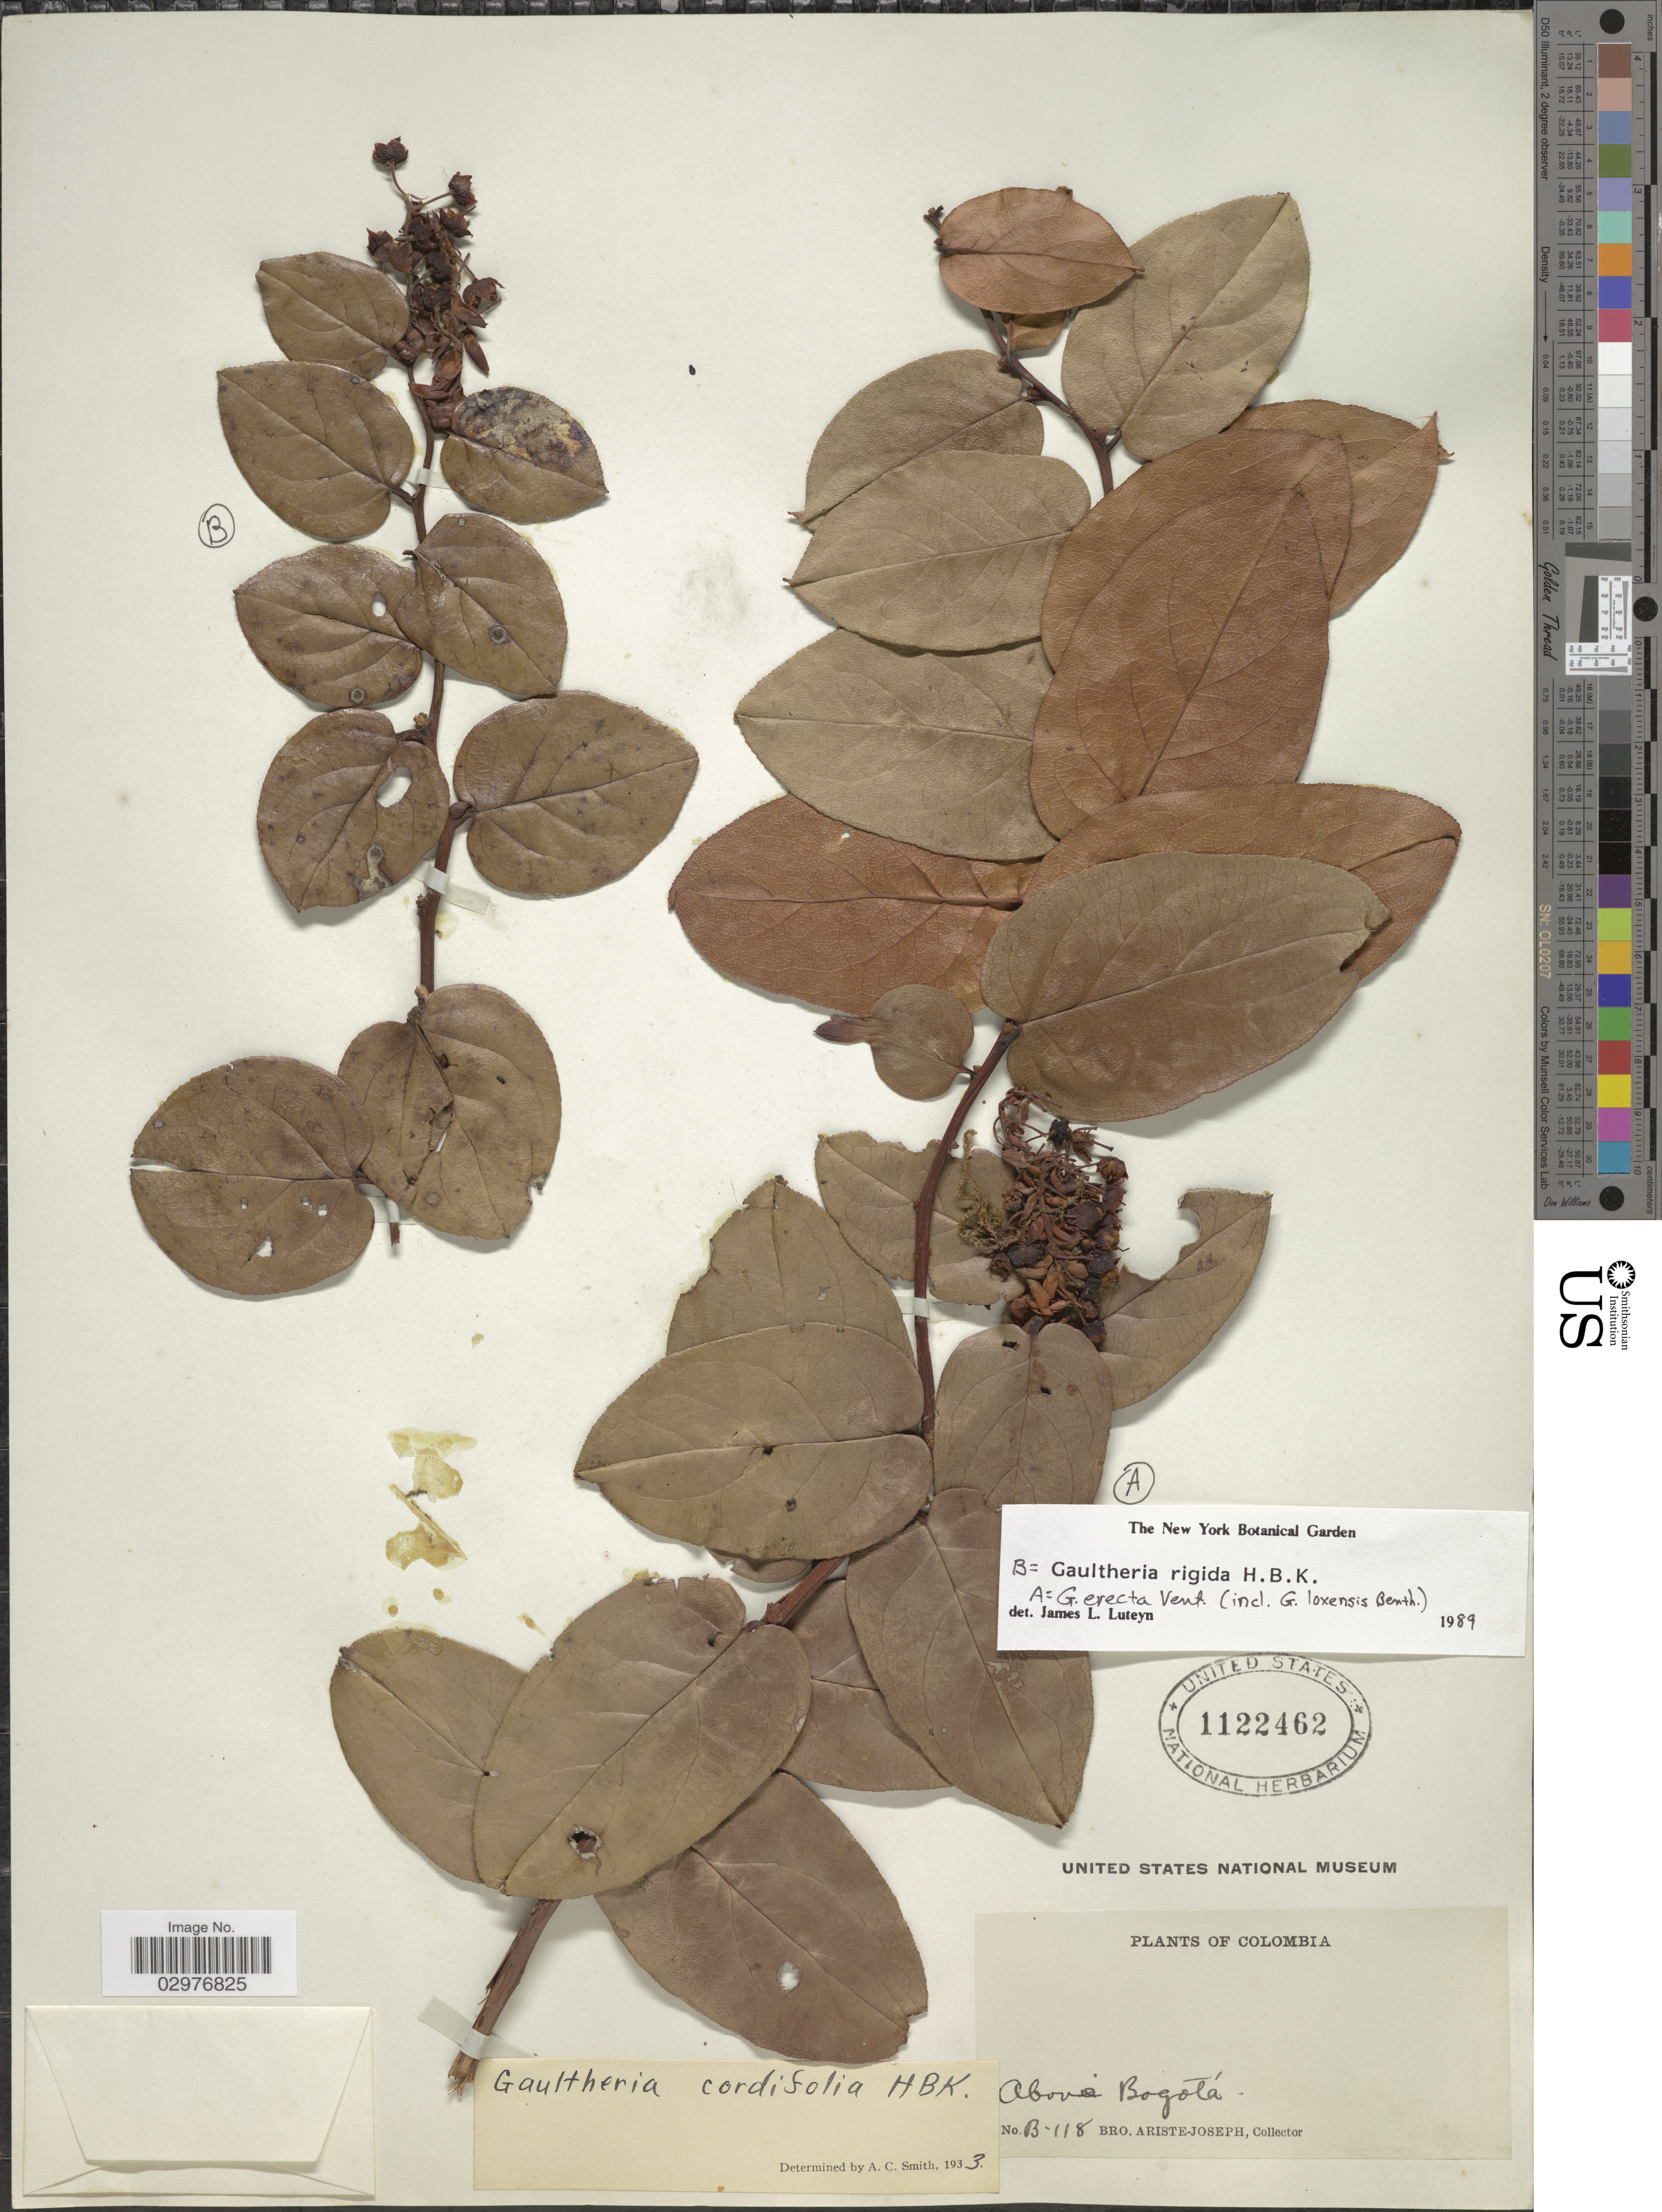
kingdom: Plantae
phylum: Tracheophyta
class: Magnoliopsida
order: Ericales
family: Ericaceae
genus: Gaultheria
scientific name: Gaultheria rigida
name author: Kunth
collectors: Bro. Ariste-Joseph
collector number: B-118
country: Colombia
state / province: Bogota D.C.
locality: Above Bogotá.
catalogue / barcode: US 1122462